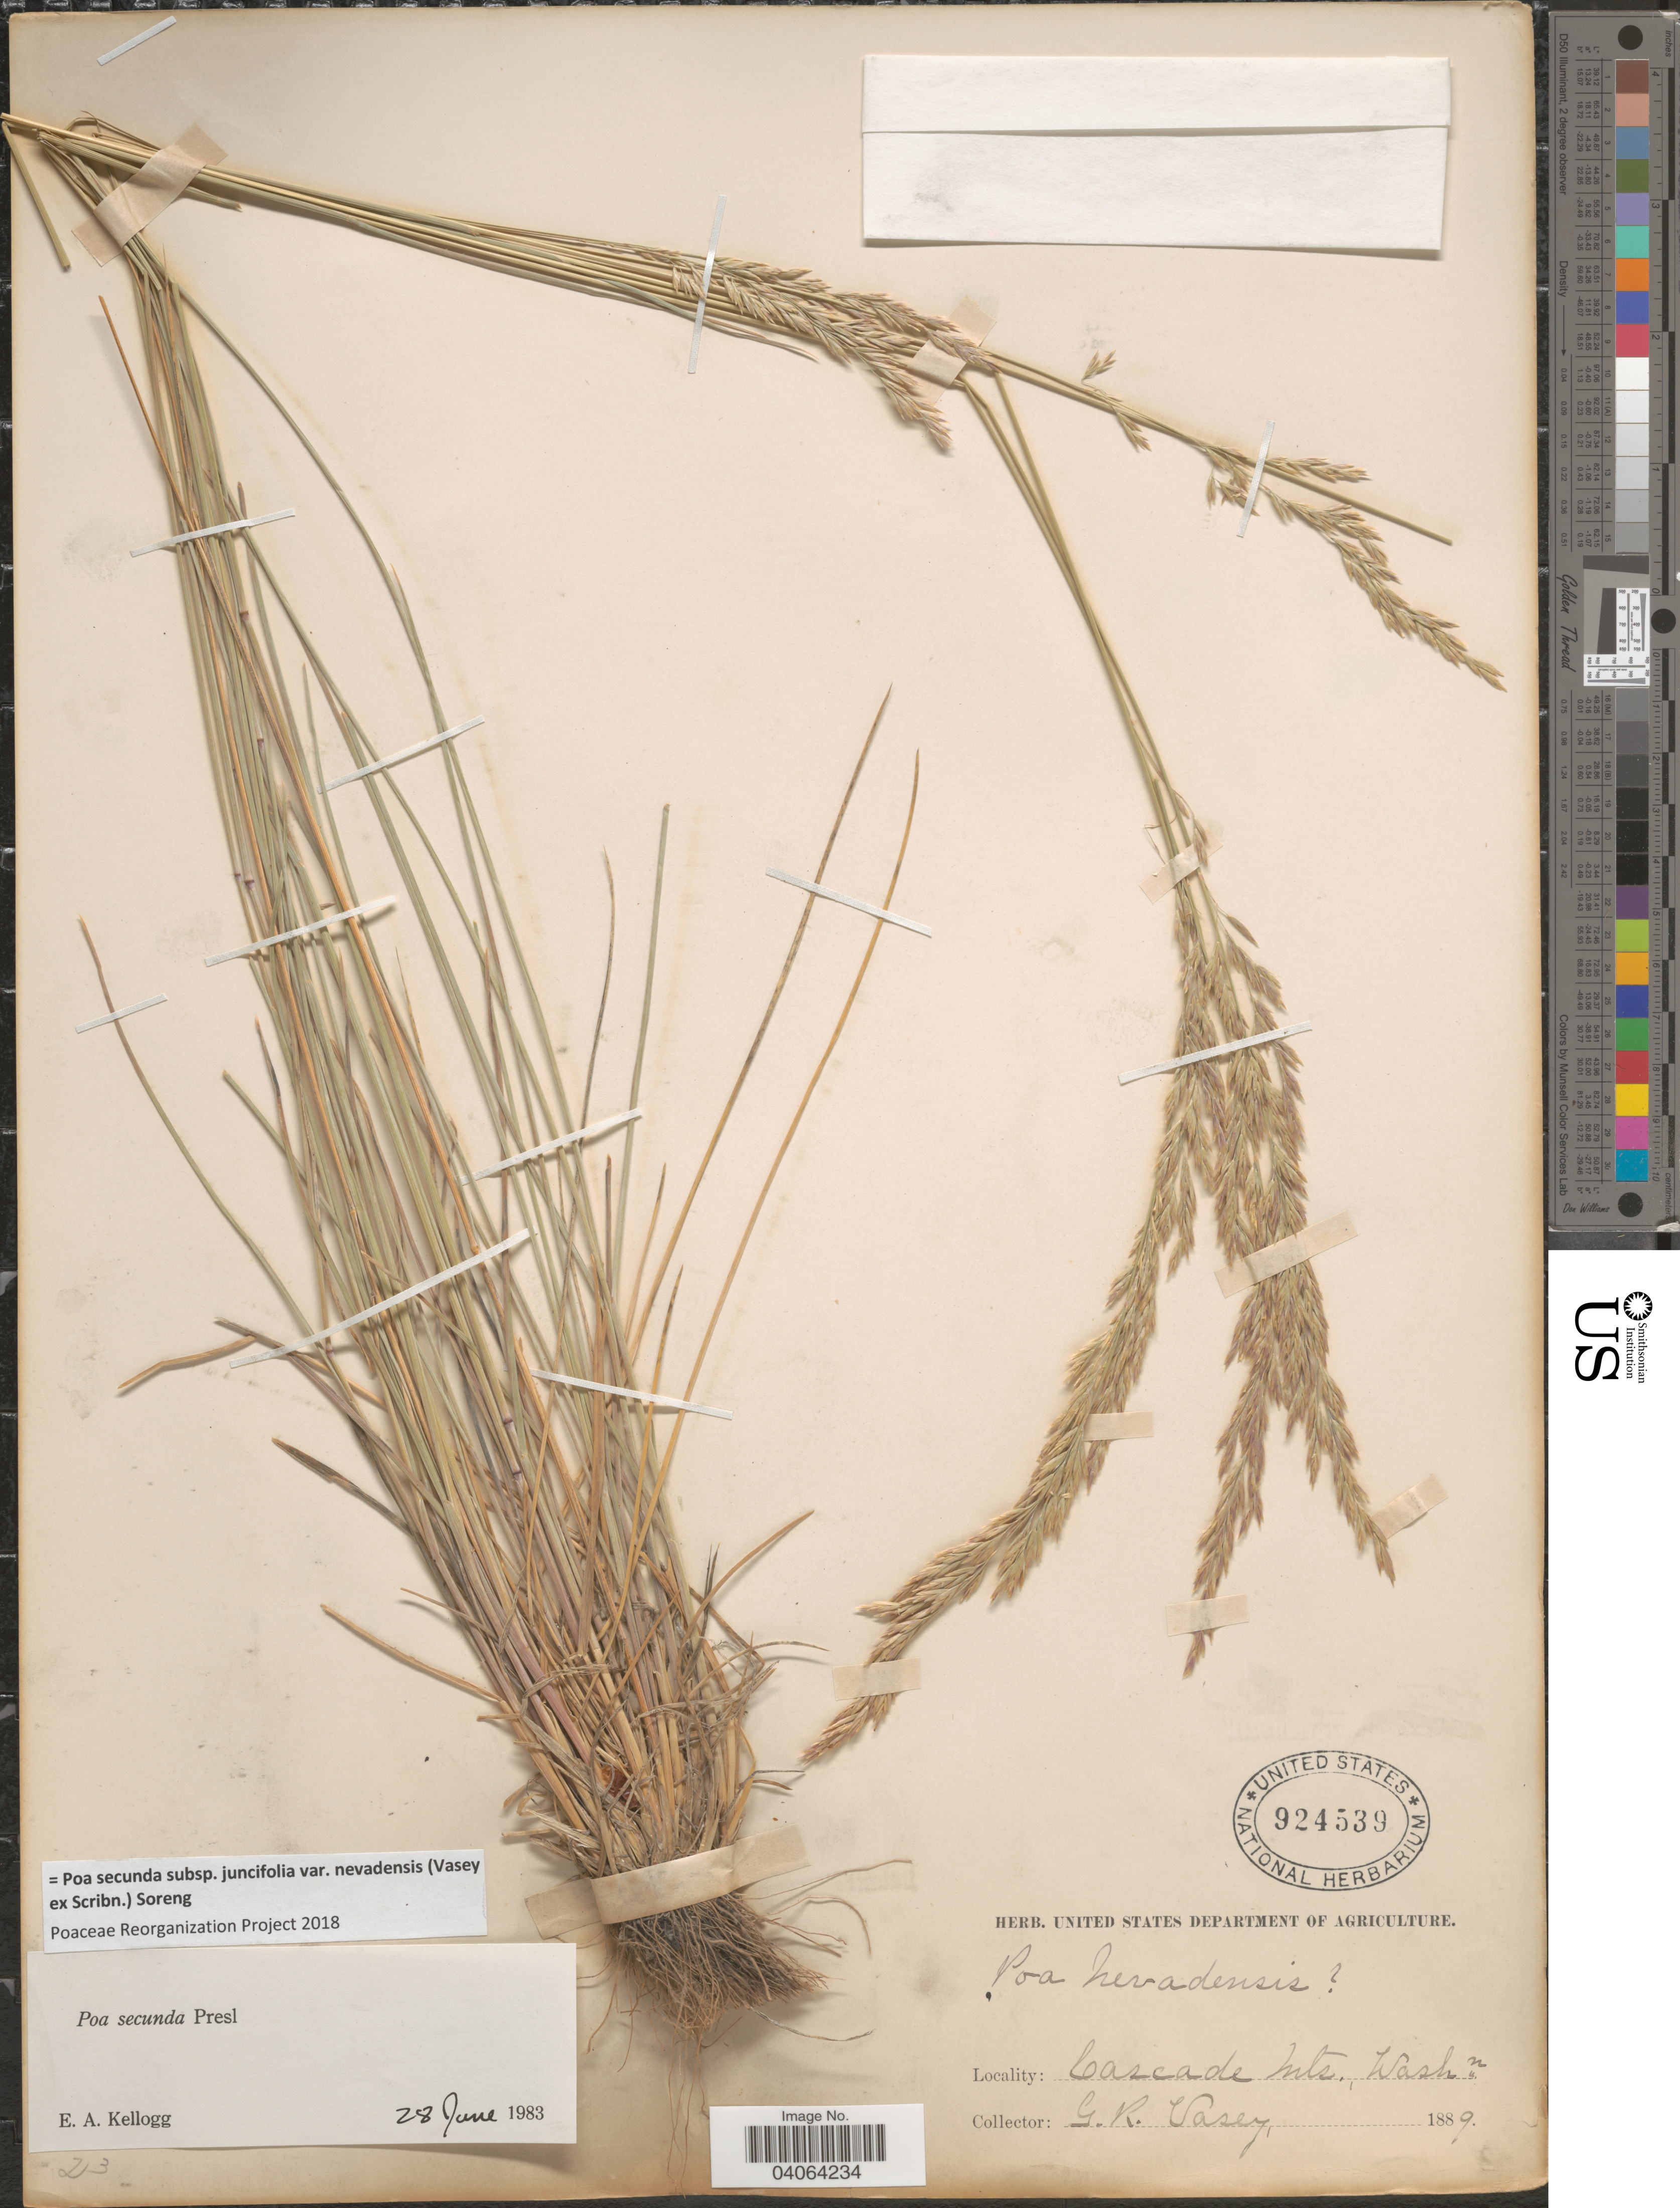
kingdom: Plantae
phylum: Tracheophyta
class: Liliopsida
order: Poales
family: Poaceae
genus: Poa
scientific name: Poa secunda subsp. juncifolia var. nevadensis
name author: (Vasey ex Scribn.) Soreng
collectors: G. R. Vasey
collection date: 1889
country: United States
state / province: Washington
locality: Cascade mts.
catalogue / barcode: US 924539